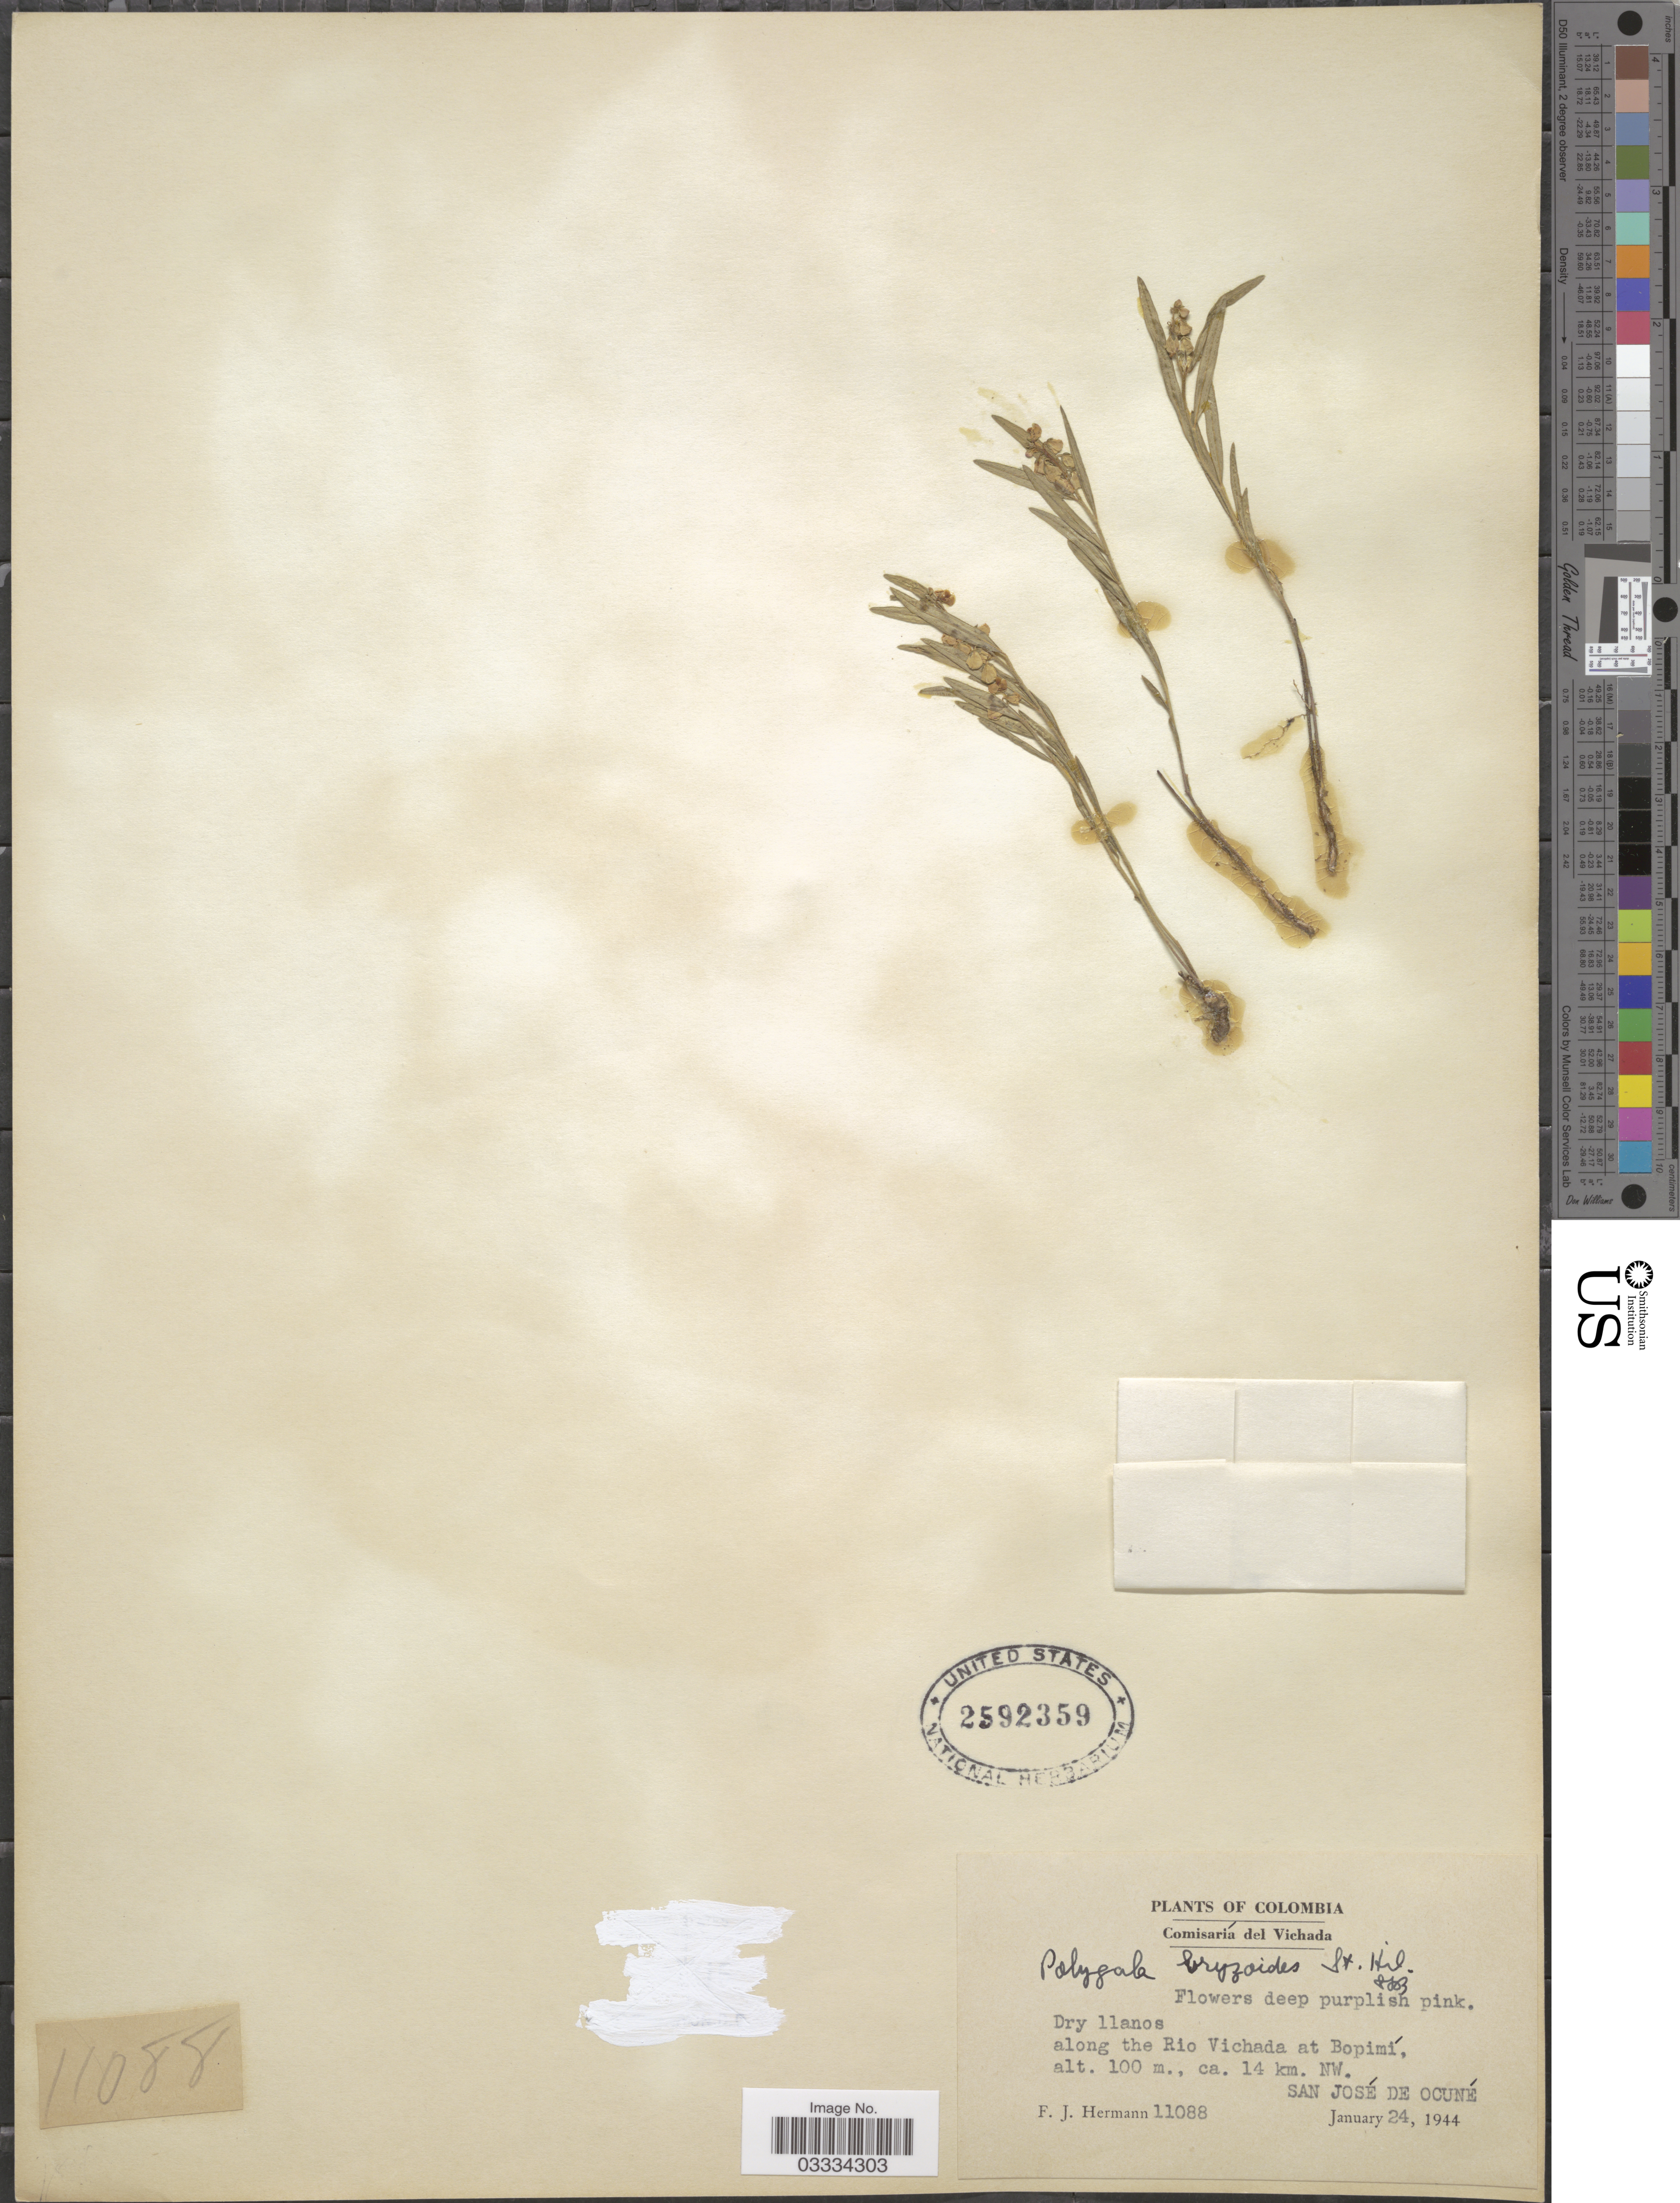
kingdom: Plantae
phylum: Tracheophyta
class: Magnoliopsida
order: Fabales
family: Polygalaceae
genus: Asemeia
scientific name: Asemeia violacea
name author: (Aubl.) J.F.B. Pastore & J.R. Abbott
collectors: F. J. Hermann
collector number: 11088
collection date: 1944-01-24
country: Colombia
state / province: Vichada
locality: Comisariá del Vichada. Dry llanos along the Rio Vichada at Bopimí, ca. 14 km. NW. San José de Ocuné.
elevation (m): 100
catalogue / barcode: US 2592359